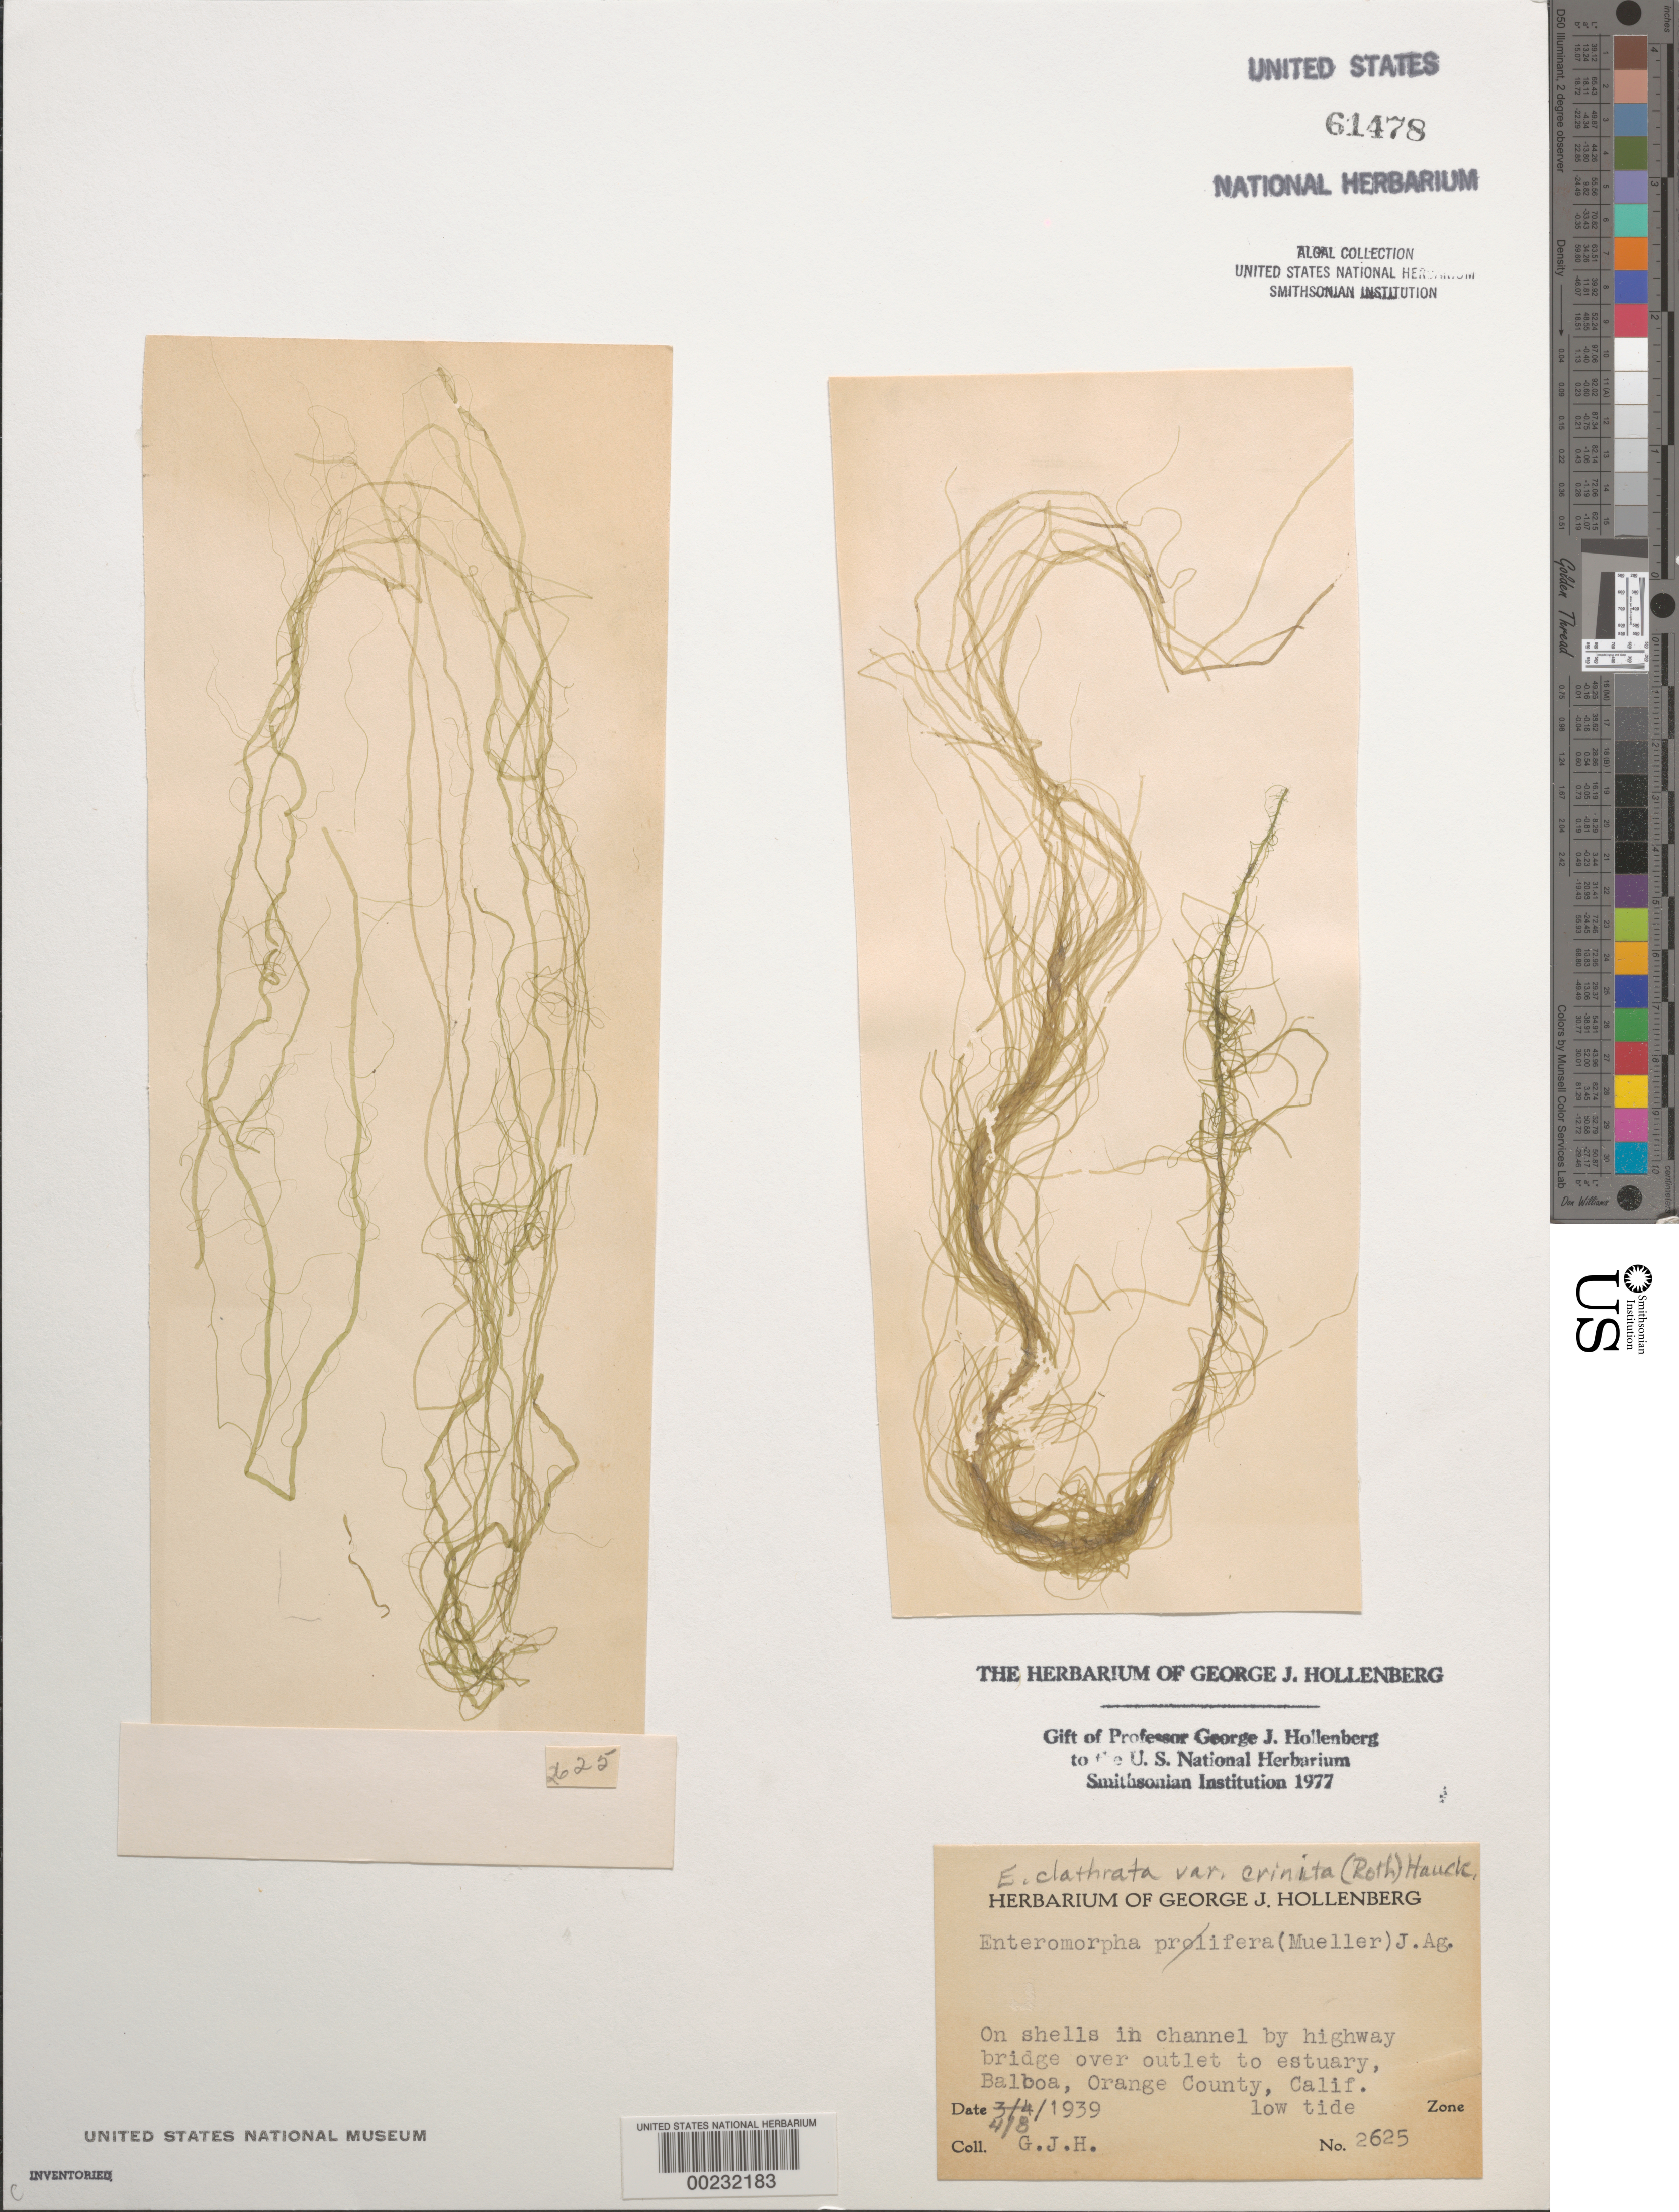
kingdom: Plantae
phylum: Chlorophyta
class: Ulvophyceae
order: Cladophorales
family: Cladophoraceae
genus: Cladophora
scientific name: Cladophora vagabunda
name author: (L.) C. Hoek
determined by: Algae name updating Project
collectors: G. Hollenberg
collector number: GJH 2625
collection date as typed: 08 Apr 1939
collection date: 1939-04-08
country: United States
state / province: California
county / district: Orange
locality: Balboa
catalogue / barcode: US 61478